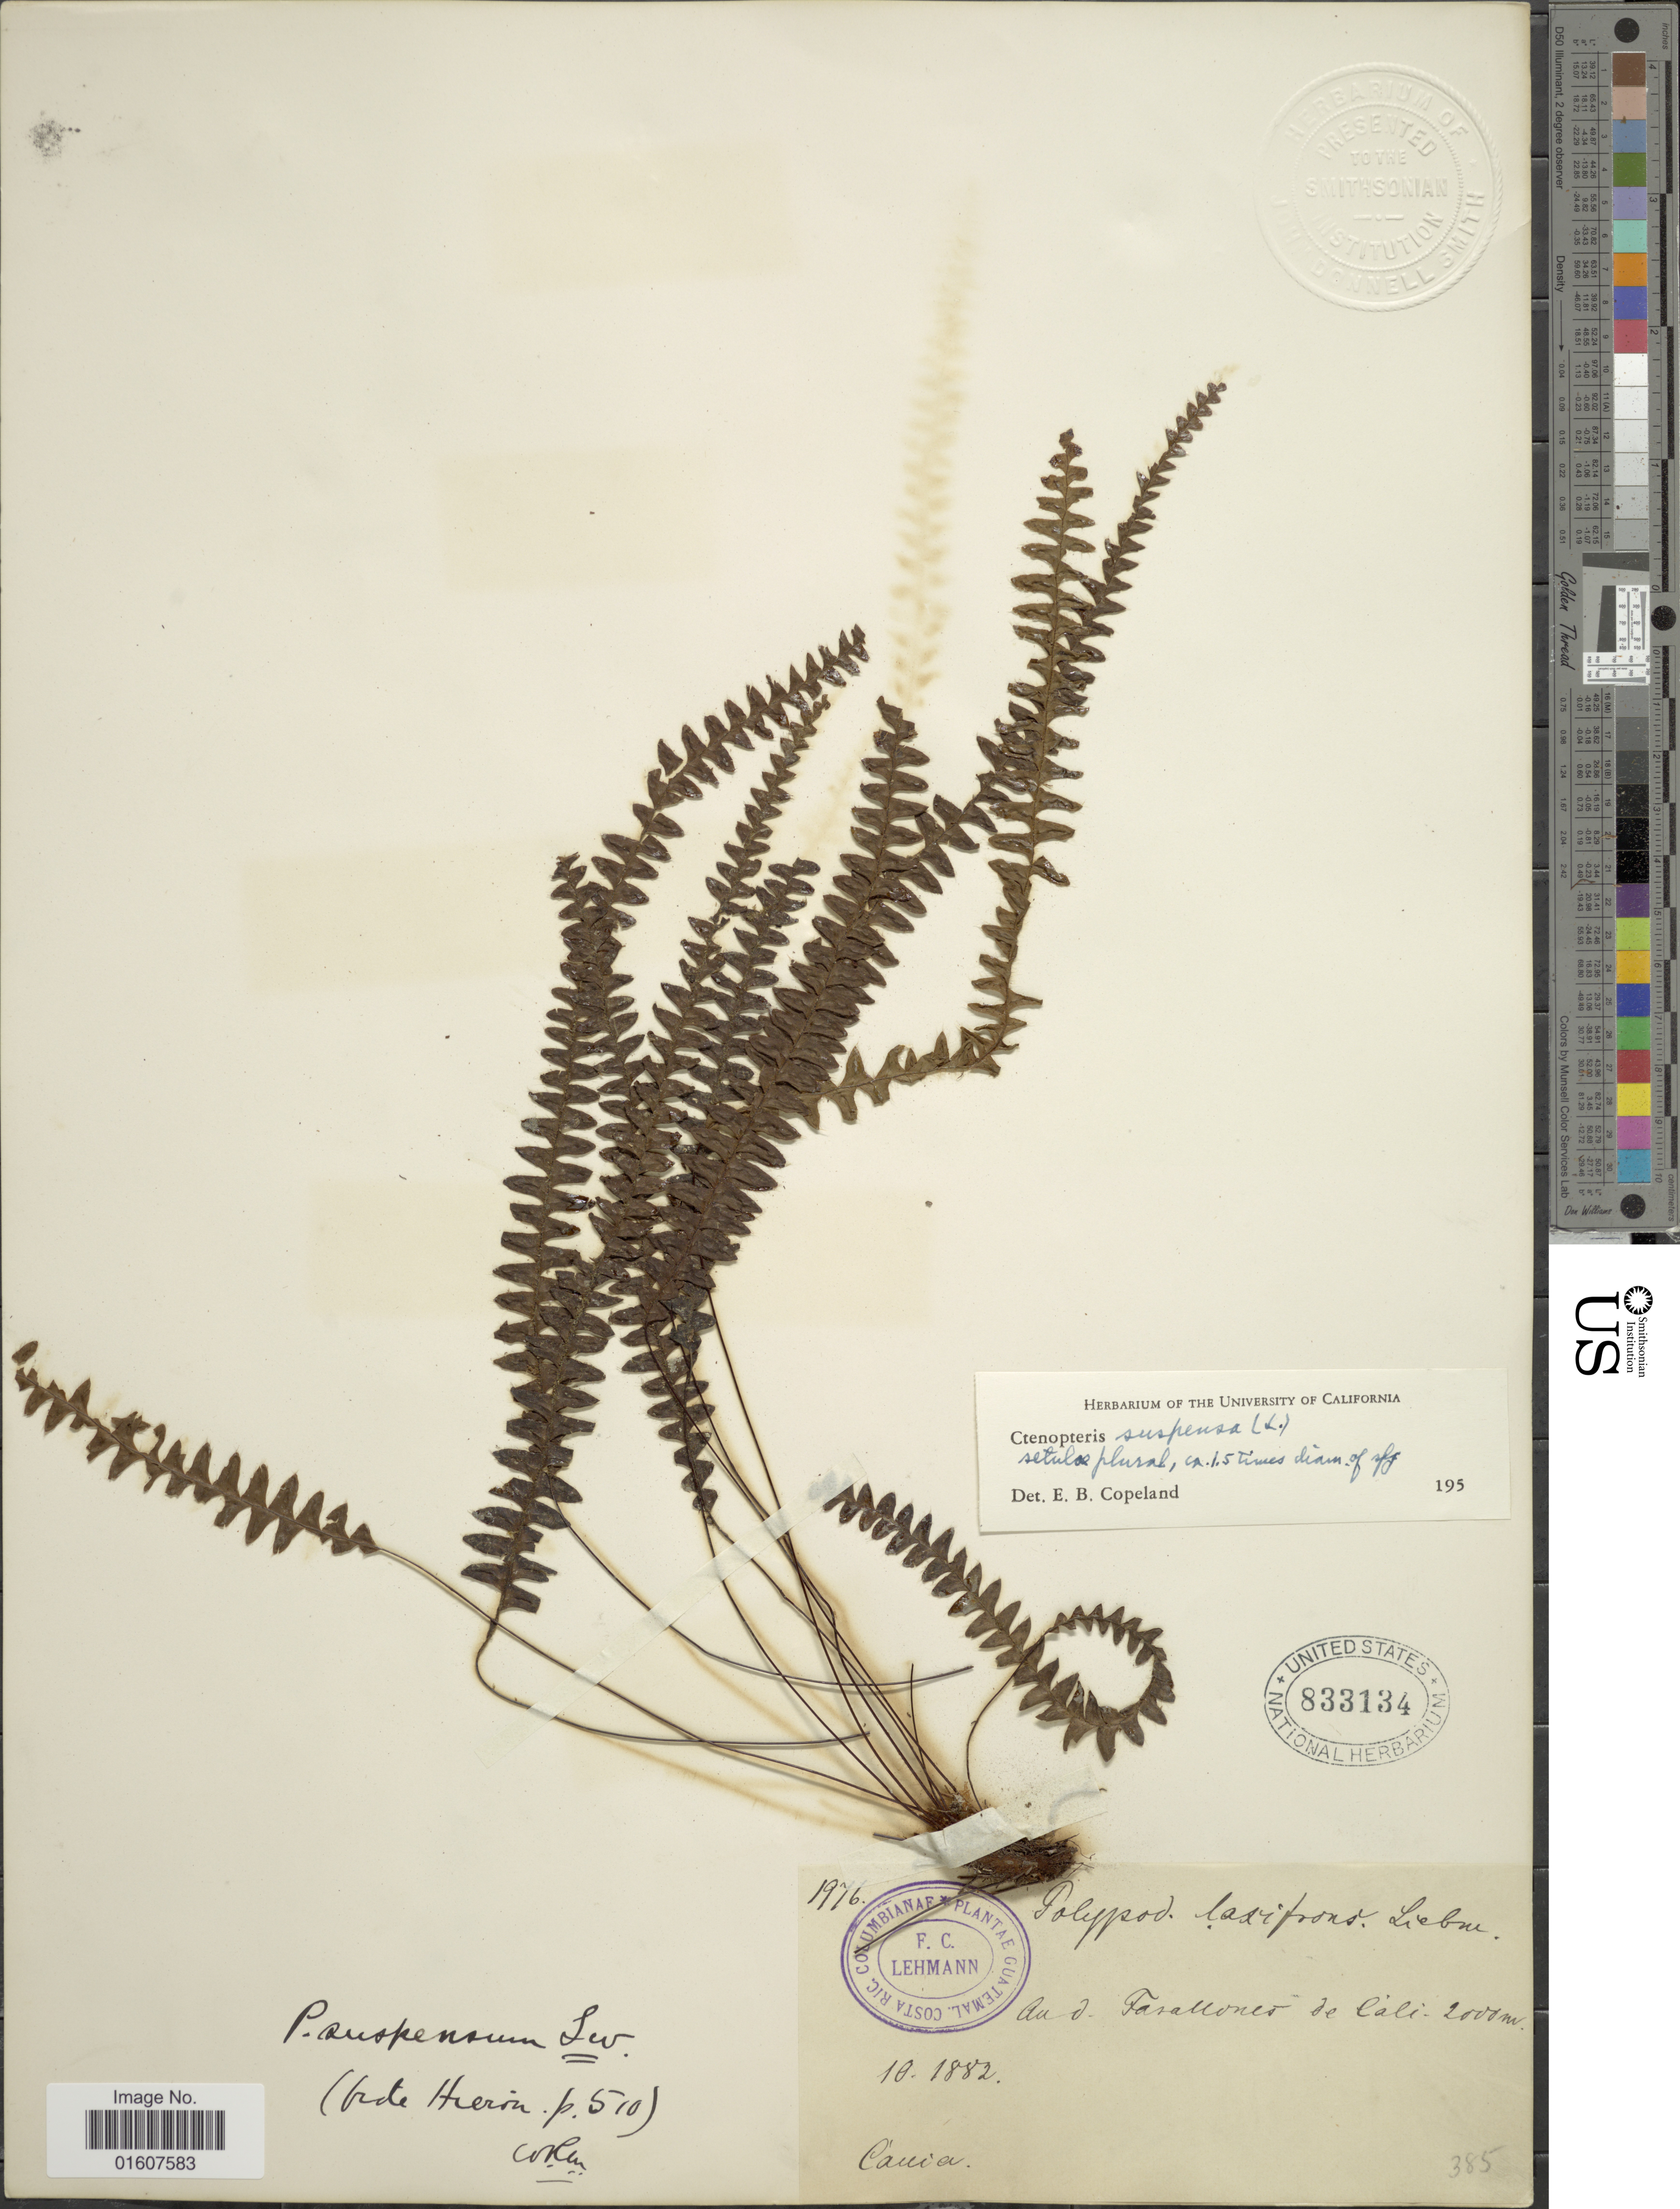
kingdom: Plantae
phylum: Tracheophyta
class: Polypodiopsida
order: Polypodiales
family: Polypodiaceae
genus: Terpsichore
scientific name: Terpsichore asplenifolia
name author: (L.) A.R. Sm.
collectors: F. C. Lehmann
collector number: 1976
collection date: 1882-10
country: Colombia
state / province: Valle del Cauca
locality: An d. Farallones de Cali. Cauca.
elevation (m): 2000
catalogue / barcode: US 833134